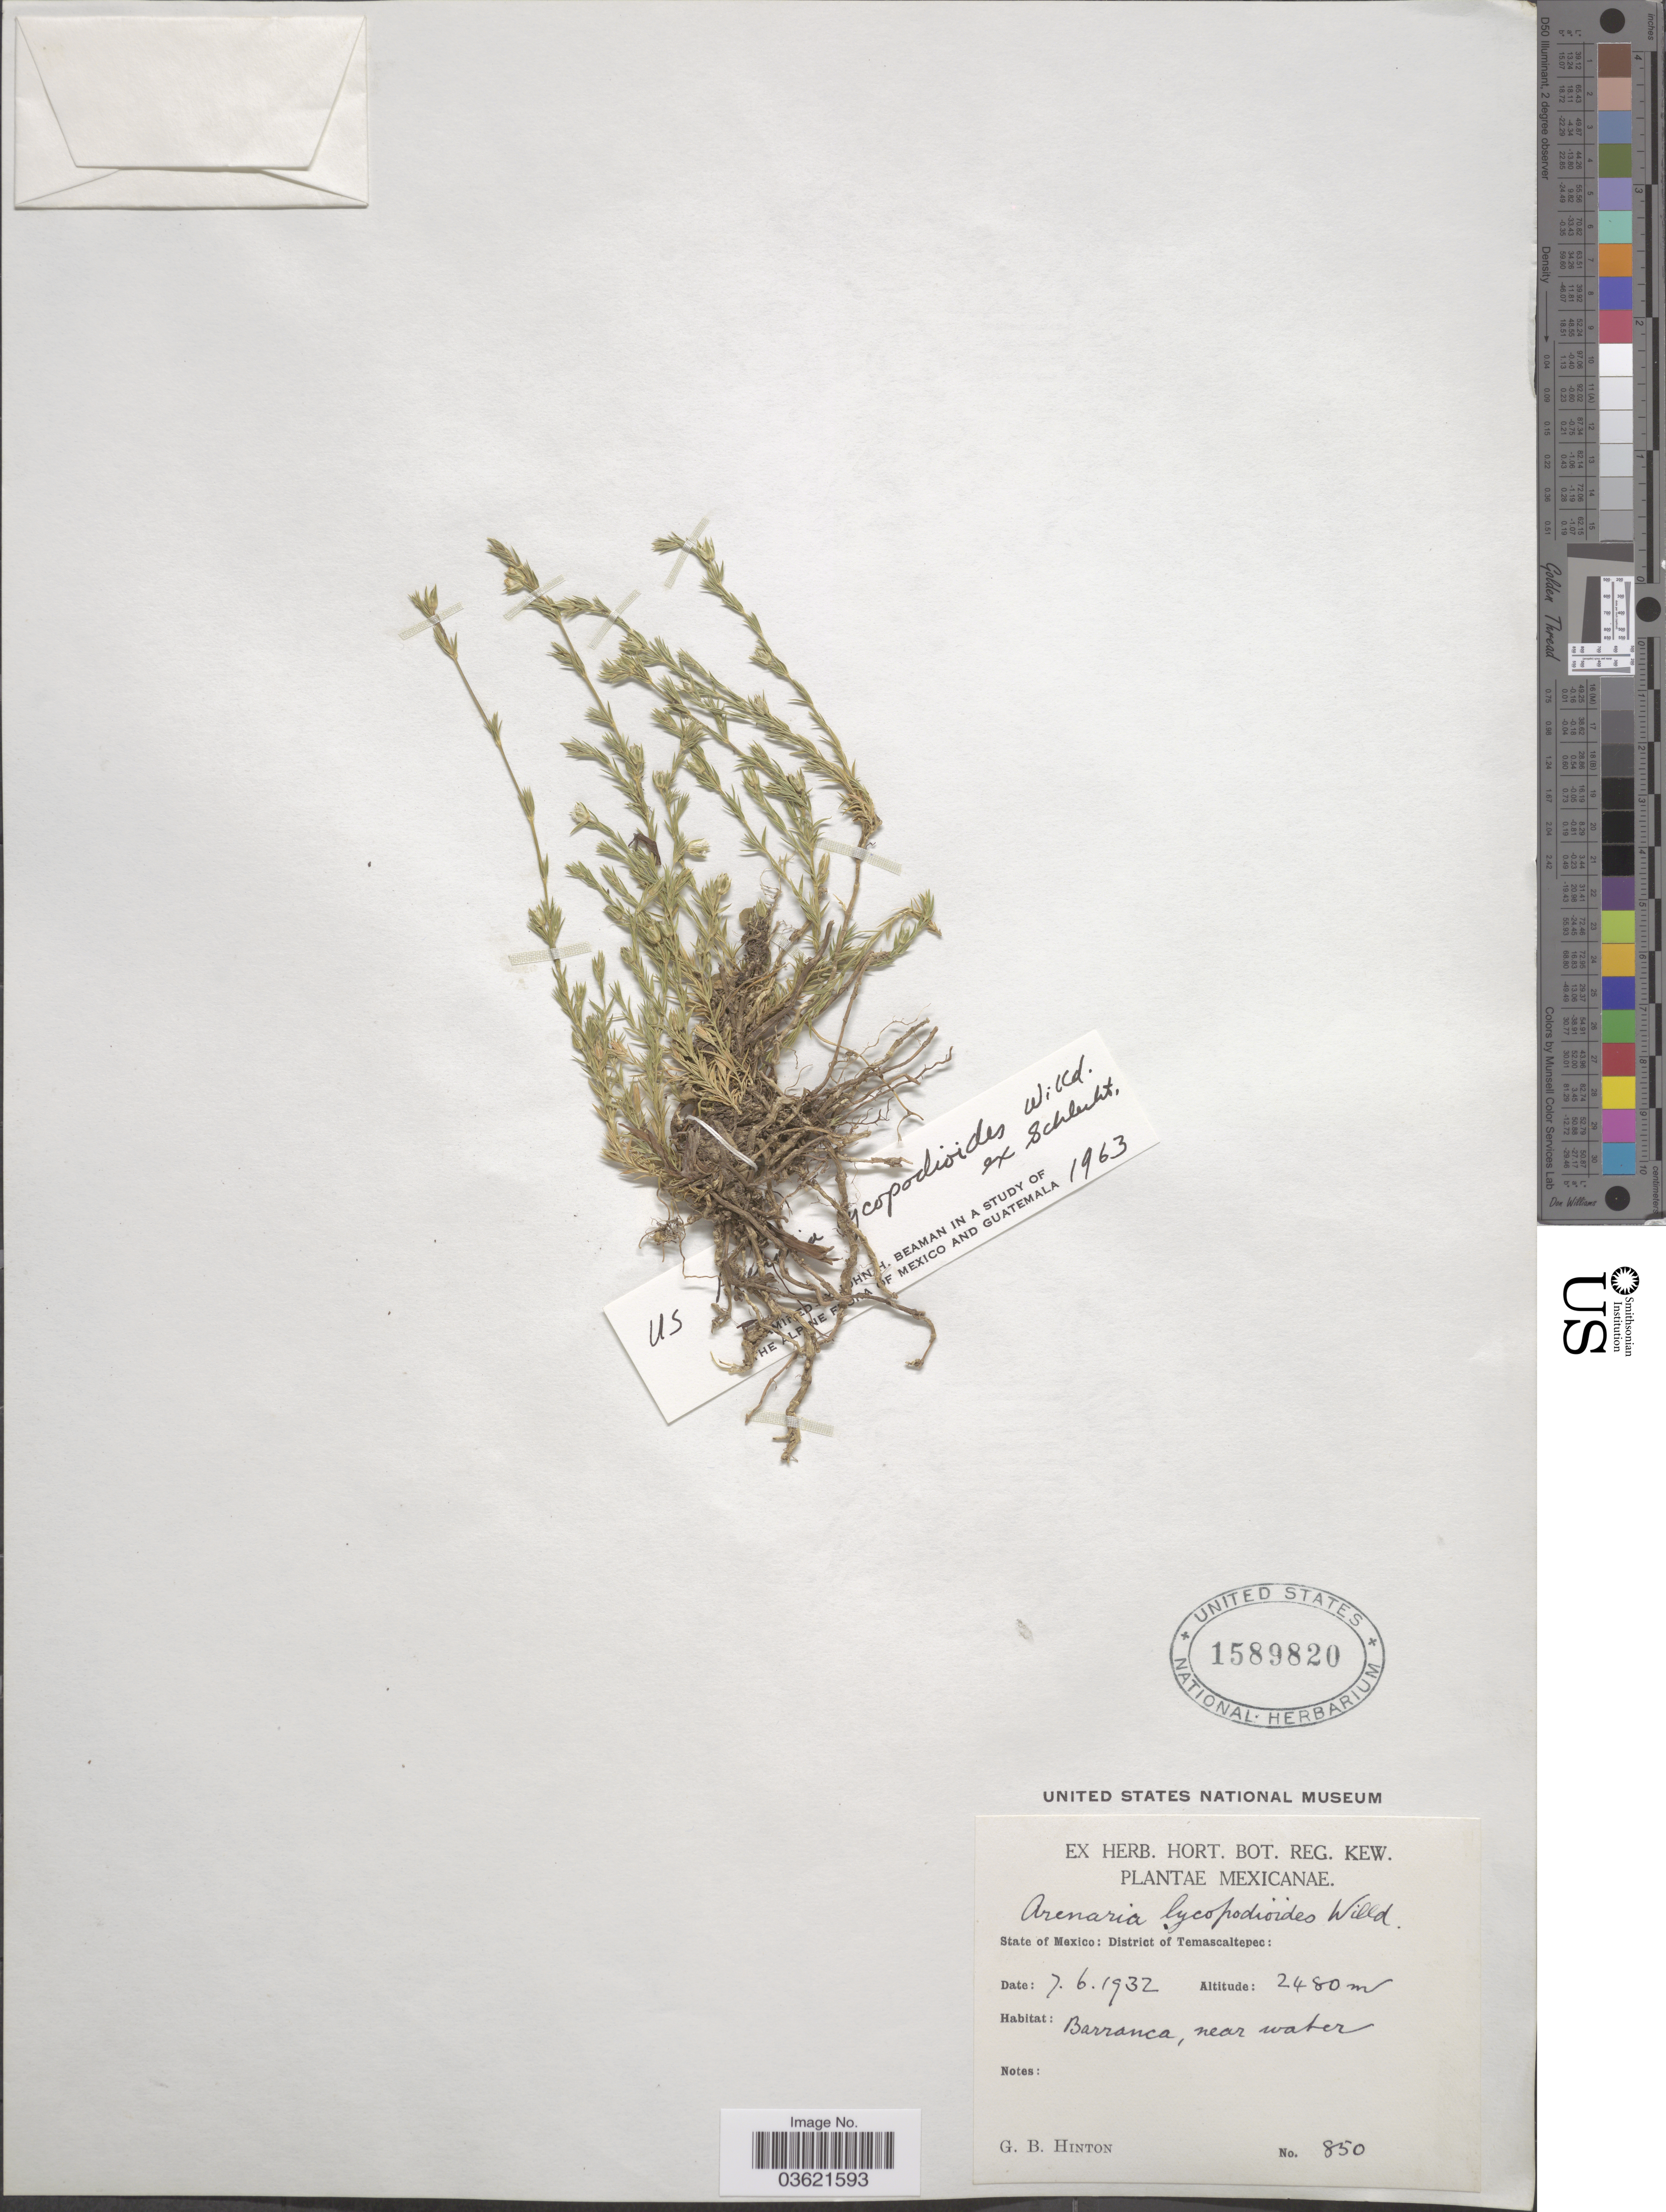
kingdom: Plantae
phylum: Tracheophyta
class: Magnoliopsida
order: Caryophyllales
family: Caryophyllaceae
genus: Arenaria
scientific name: Arenaria lycopodioides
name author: Willd. ex Schltdl.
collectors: G. B. Hinton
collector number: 850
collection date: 1932-06-07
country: Mexico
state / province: México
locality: District of Temascaltepec. Barranca, near water.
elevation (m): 2480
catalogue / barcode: US 1589820